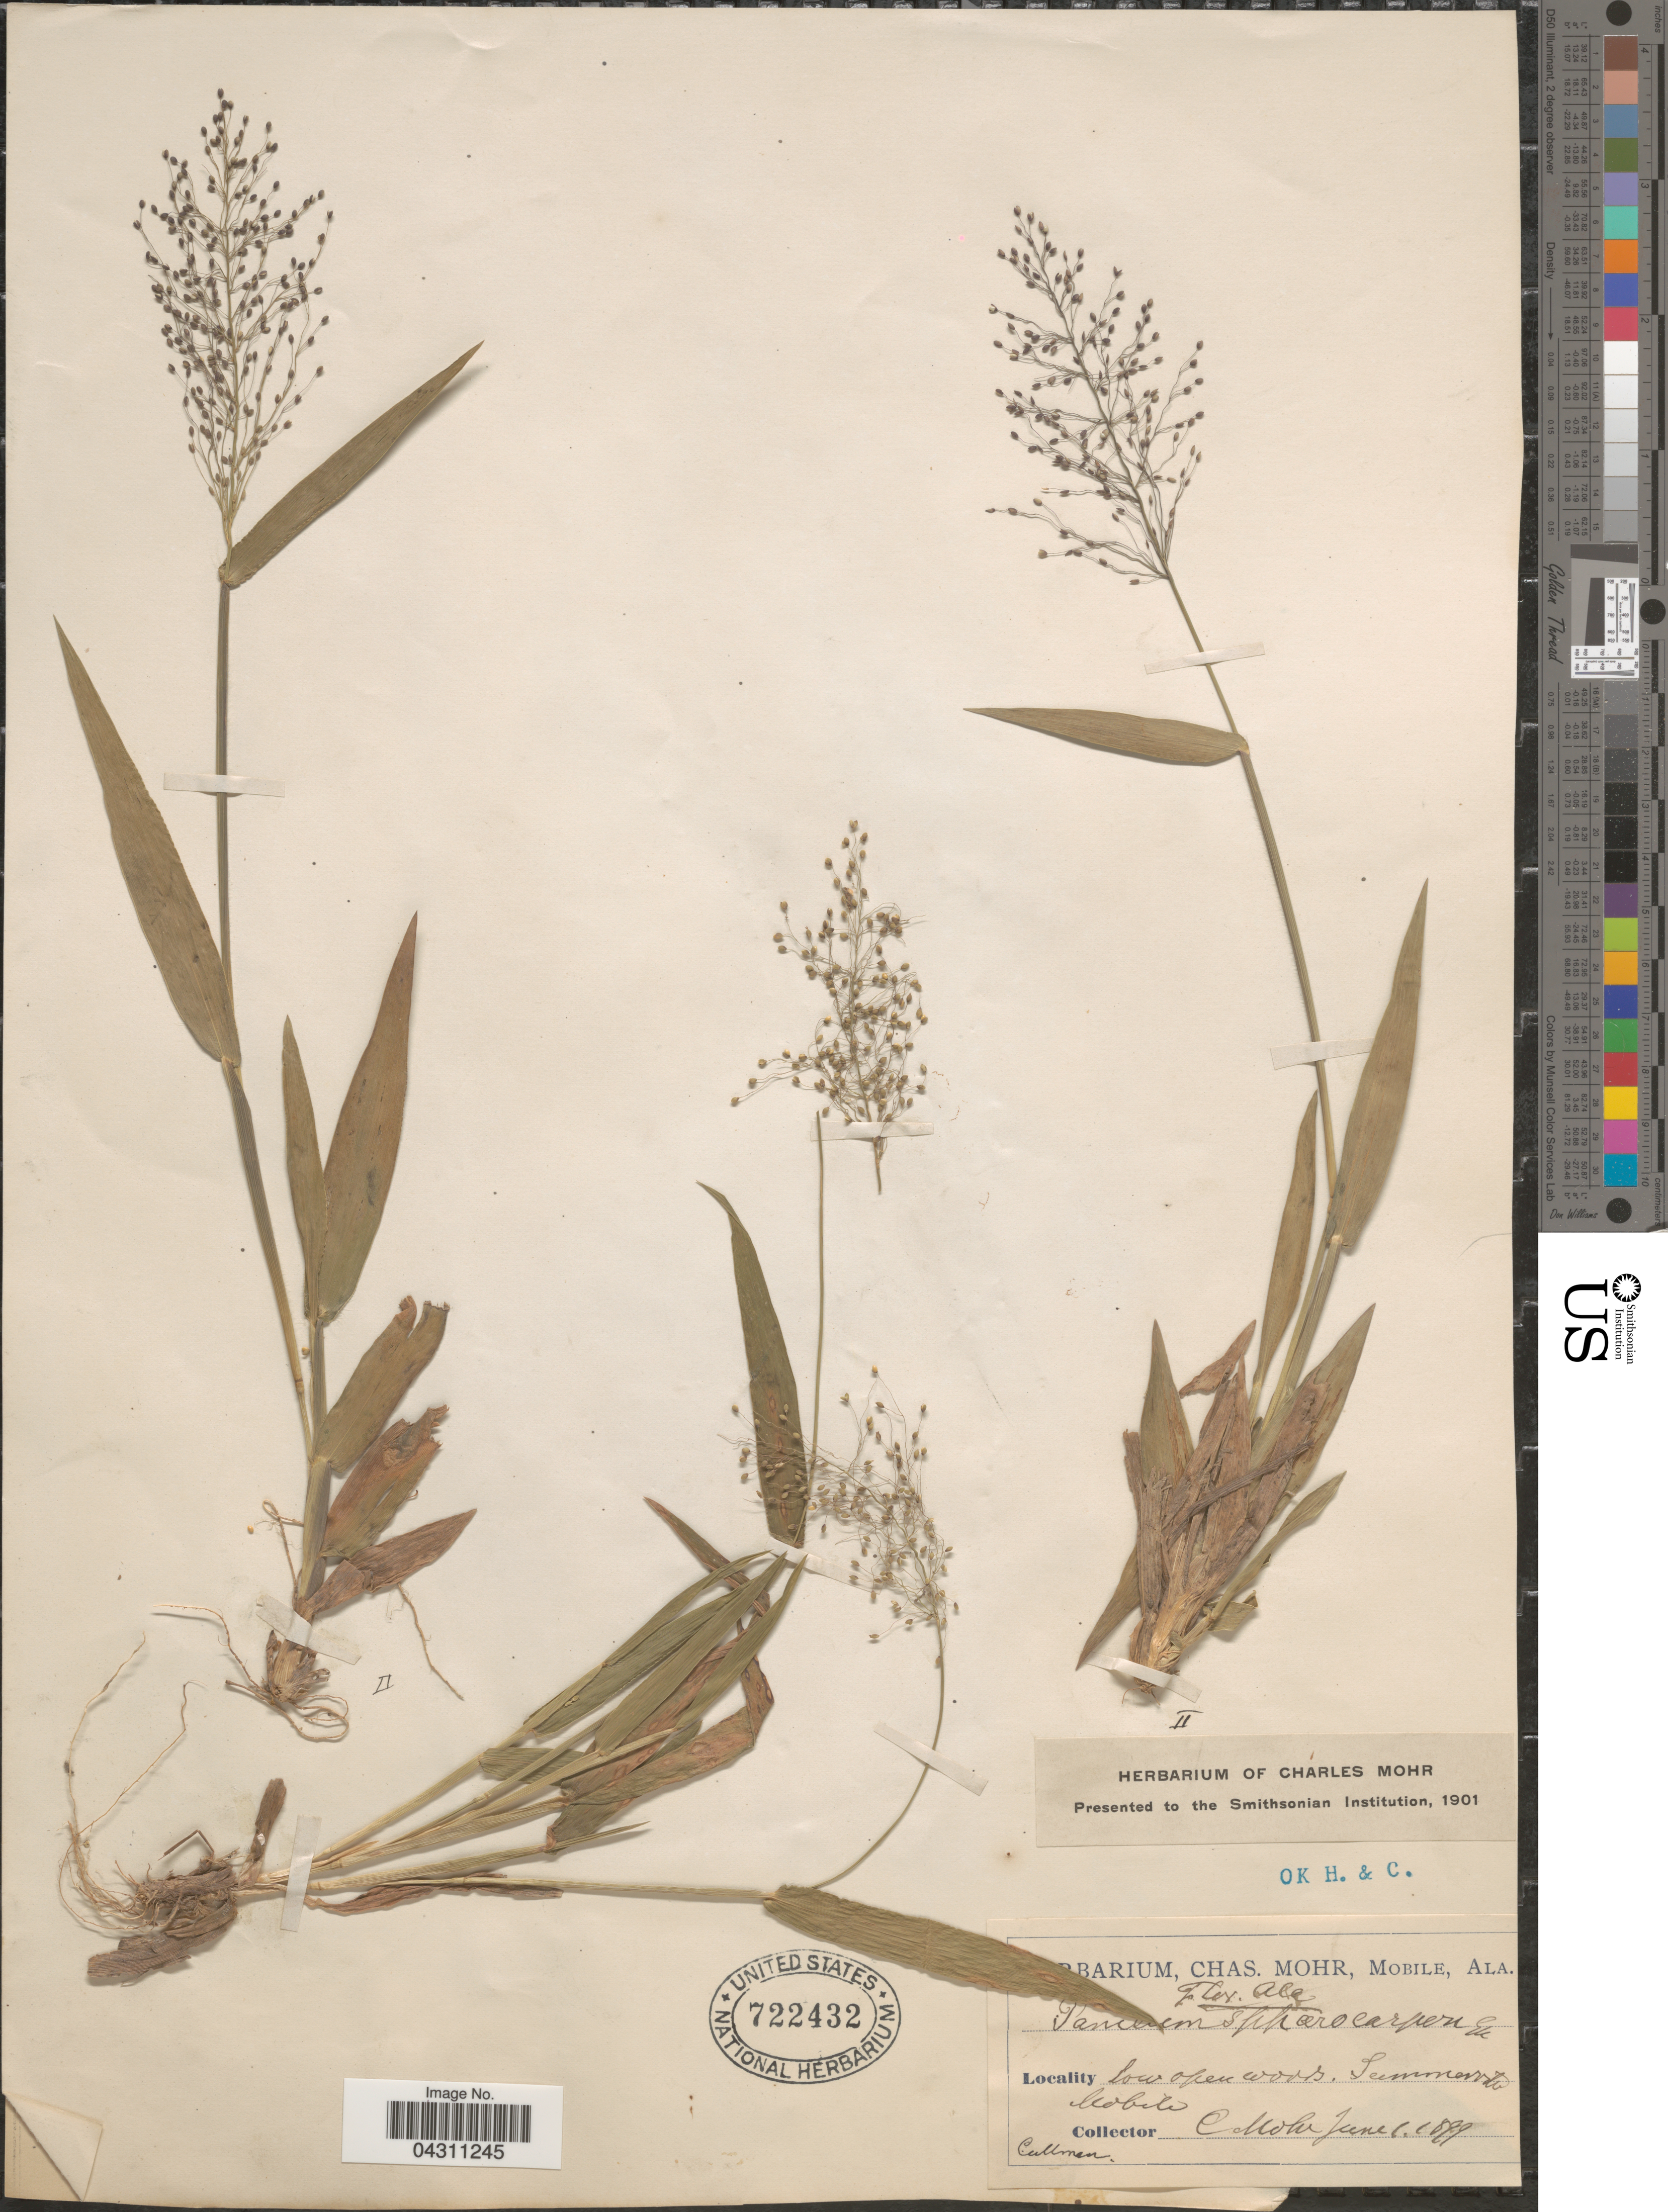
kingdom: Plantae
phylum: Tracheophyta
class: Liliopsida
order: Poales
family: Poaceae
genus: Dichanthelium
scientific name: Dichanthelium sphaerocarpon var. sphaerocarpon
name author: (Elliott) Gould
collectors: Mohr, C. T. (herbarium)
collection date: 1899-06-01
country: United States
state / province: Alabama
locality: Low open woods. Summerville. Mobile. Cullman.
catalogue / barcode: US 722432